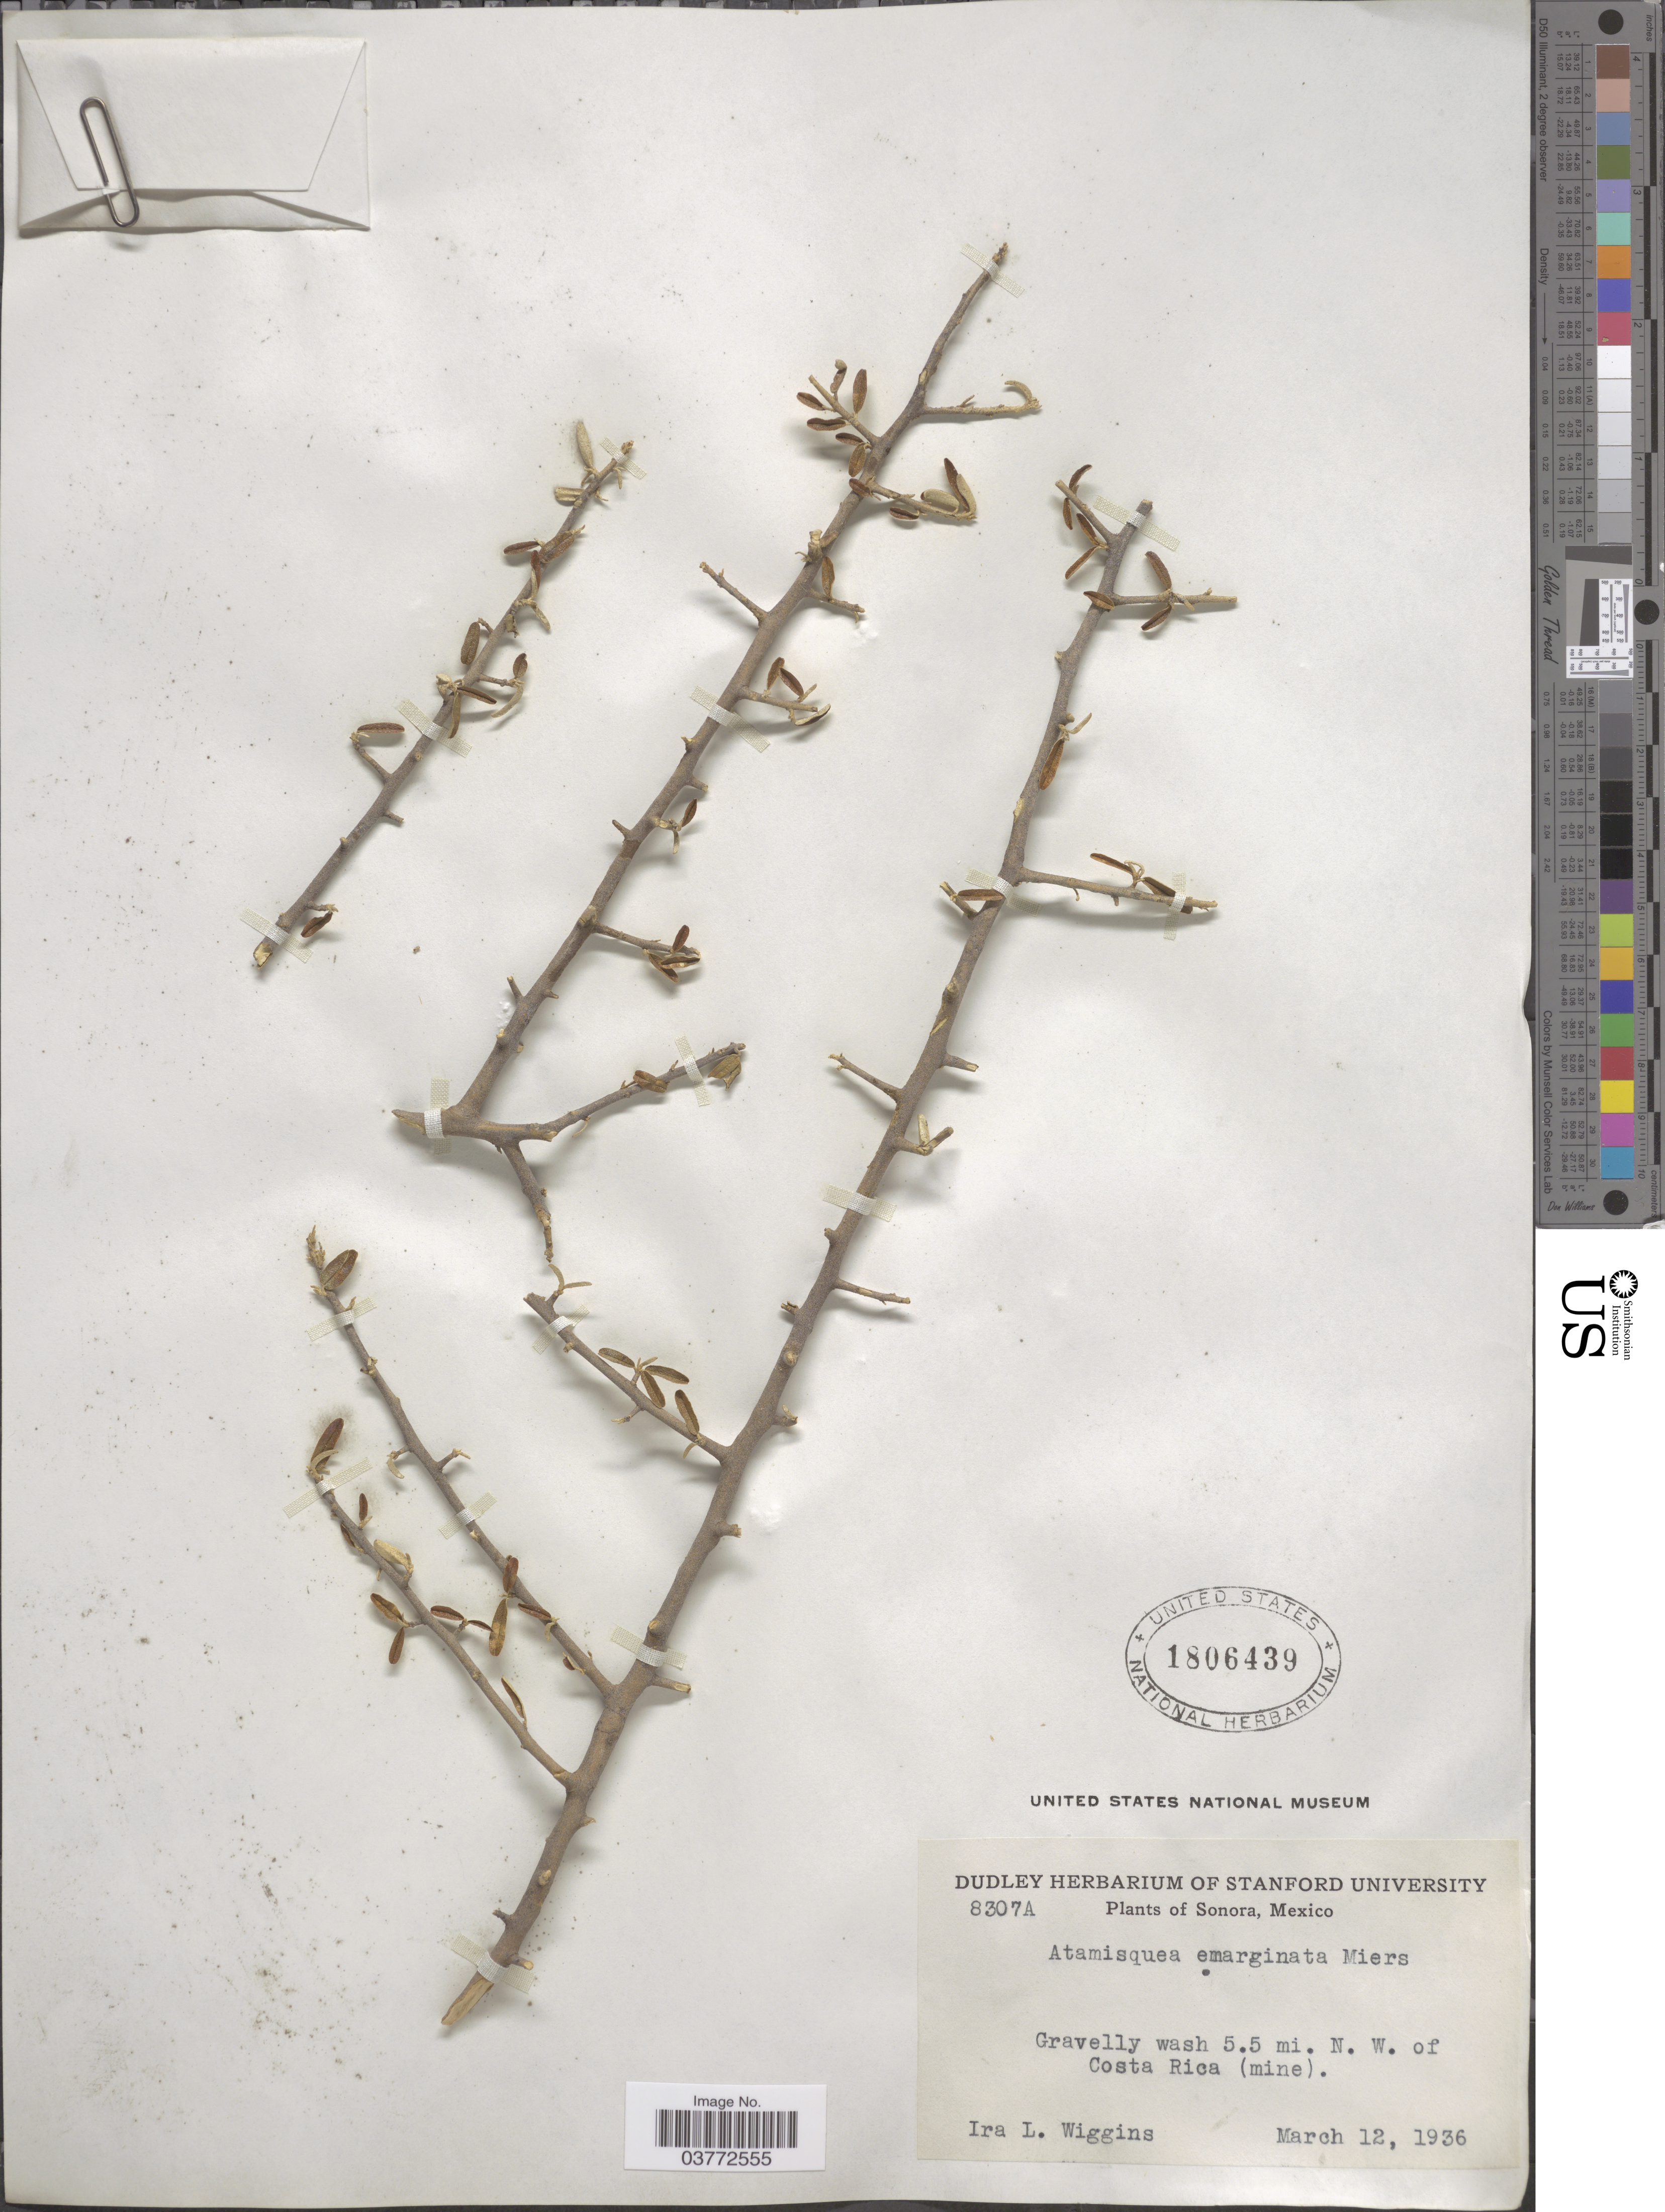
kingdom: Plantae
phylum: Tracheophyta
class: Magnoliopsida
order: Brassicales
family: Capparaceae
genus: Atamisquea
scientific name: Atamisquea emarginata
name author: Miers ex Hook. & Arn.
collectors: I. L. Wiggins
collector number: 8307A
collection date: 1936-03-12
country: Mexico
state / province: Sonora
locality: Gravelly wash 5.5 mi. N.W. of Costa Rica (mine).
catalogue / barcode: US 1806439